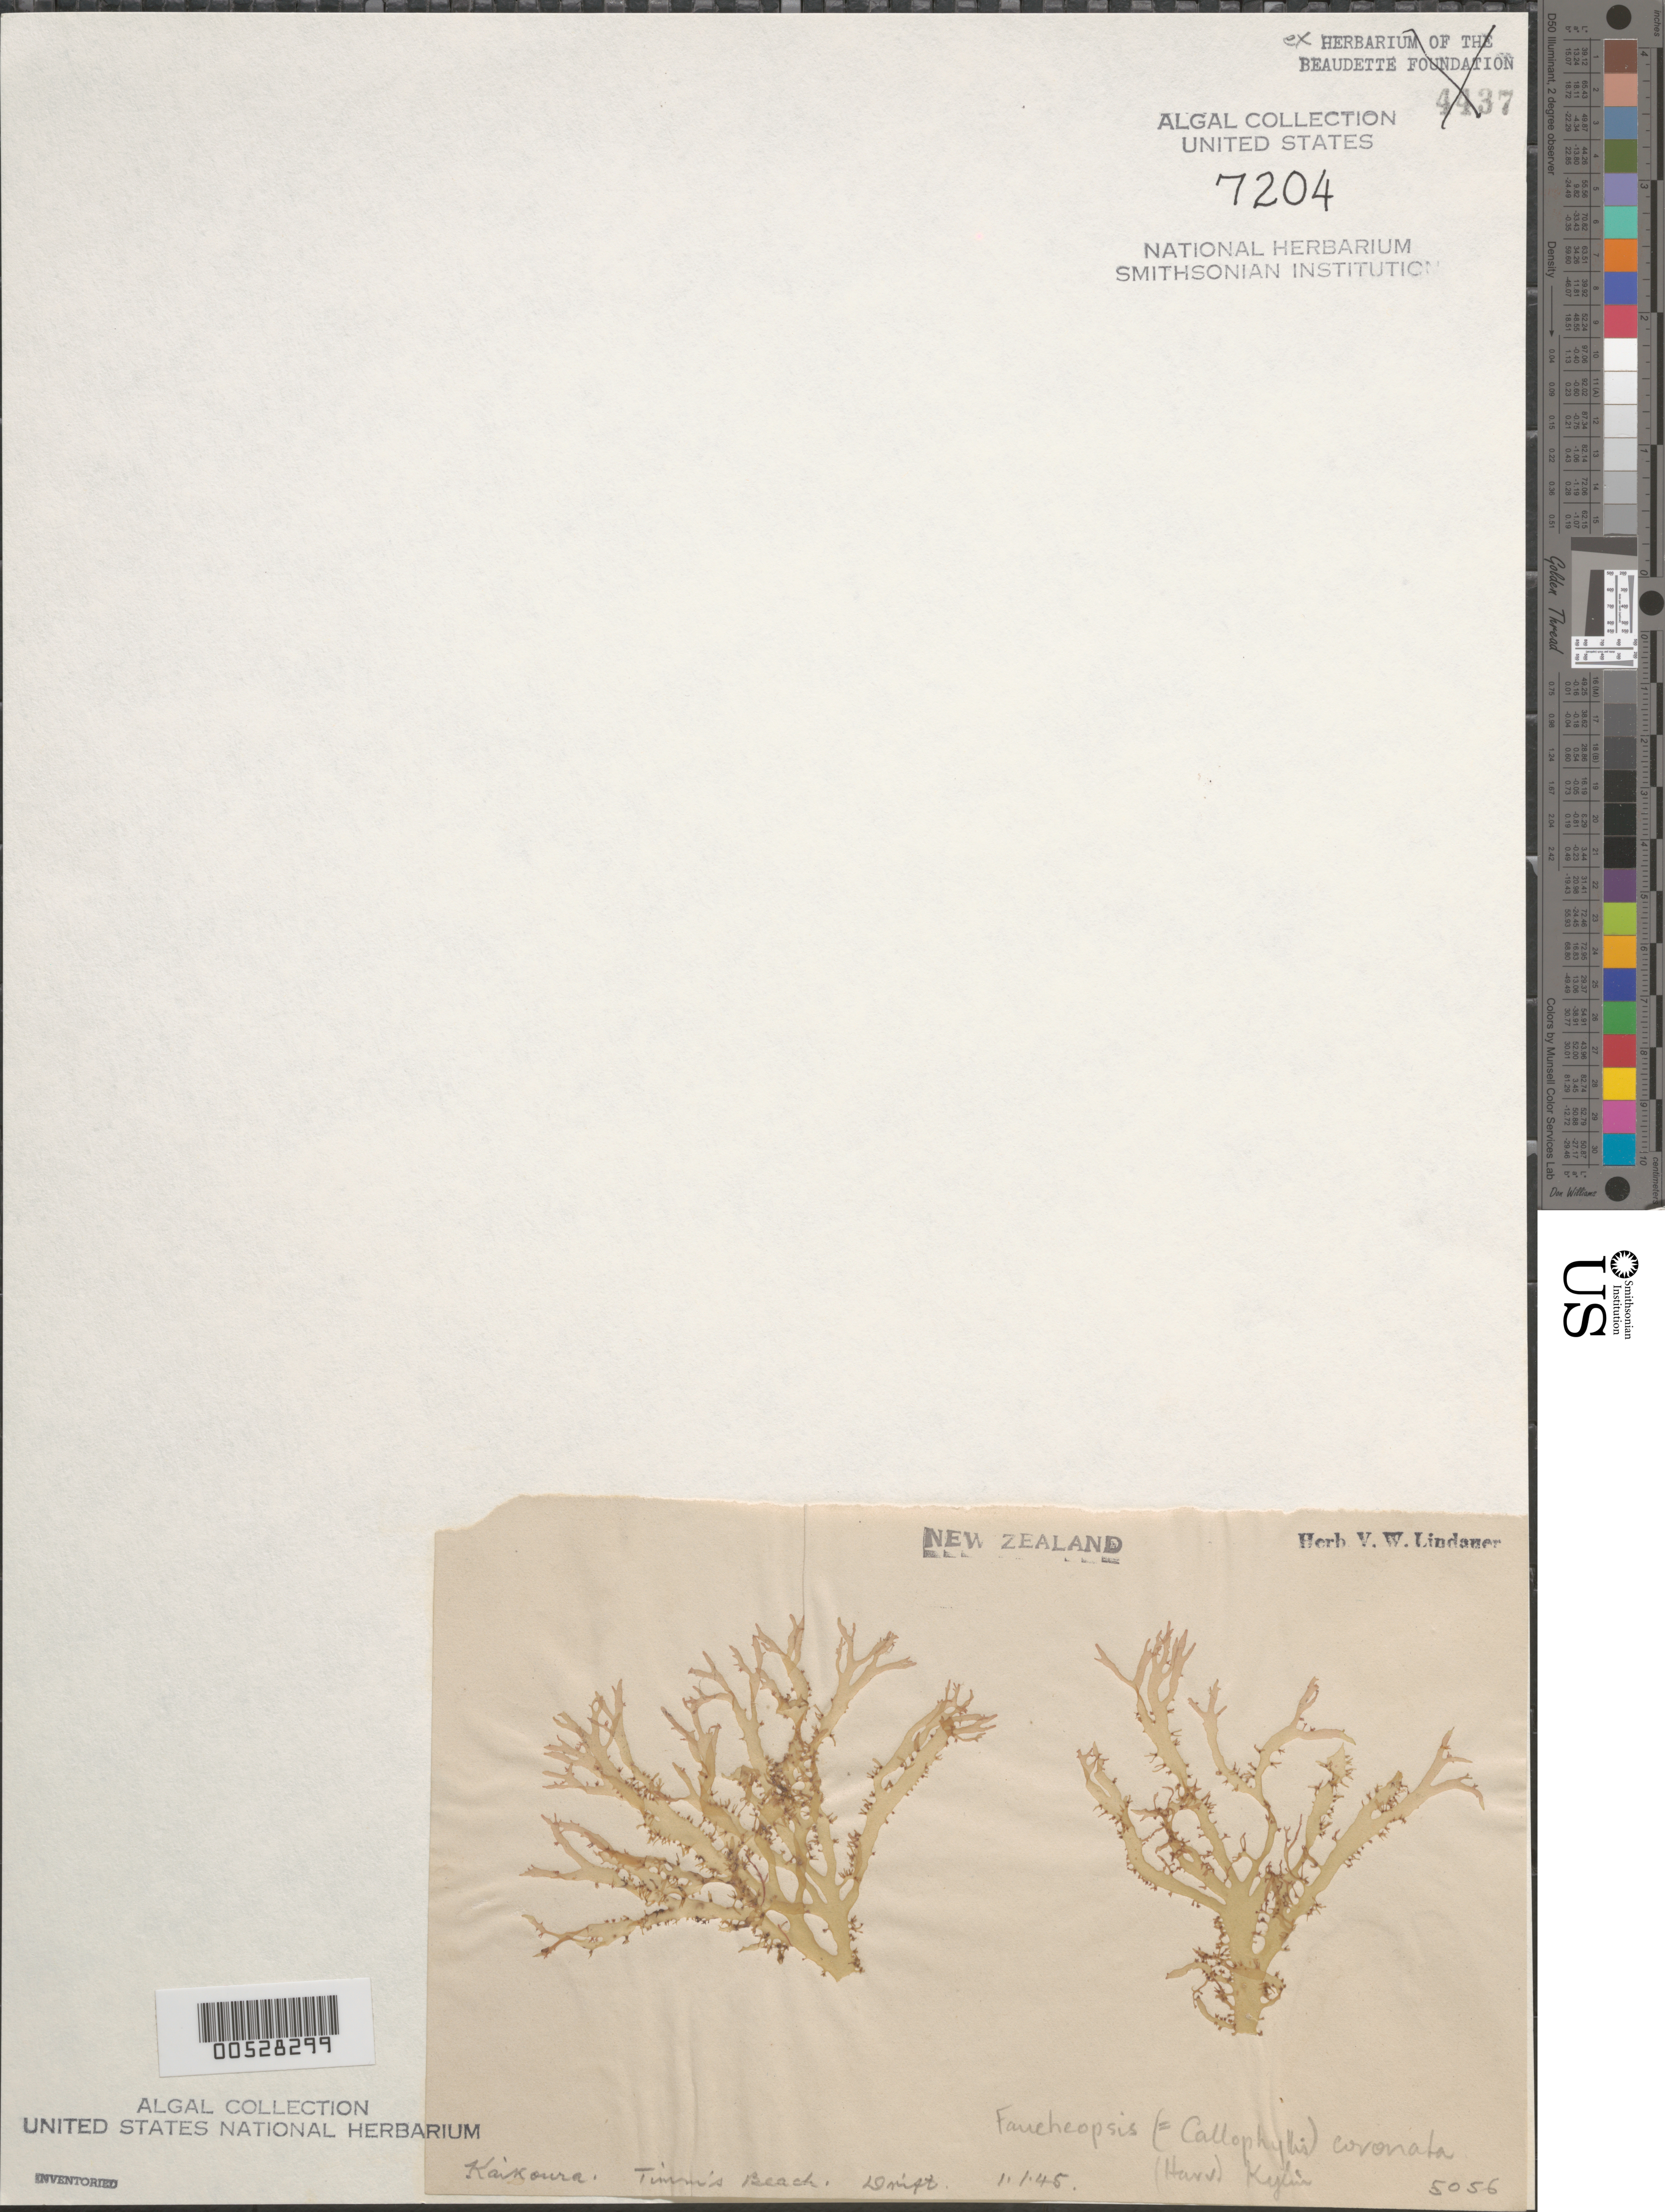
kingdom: Plantae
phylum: Rhodophyta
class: Florideophyceae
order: Rhodymeniales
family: Faucheaceae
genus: Faucheopsis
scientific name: Faucheopsis coronata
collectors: V. Lindauer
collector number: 5056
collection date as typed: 01 Jan 1945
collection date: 1945-01-01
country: New Zealand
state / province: Canterbury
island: South Island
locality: Timm's Beach, Kaikoura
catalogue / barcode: US 7204